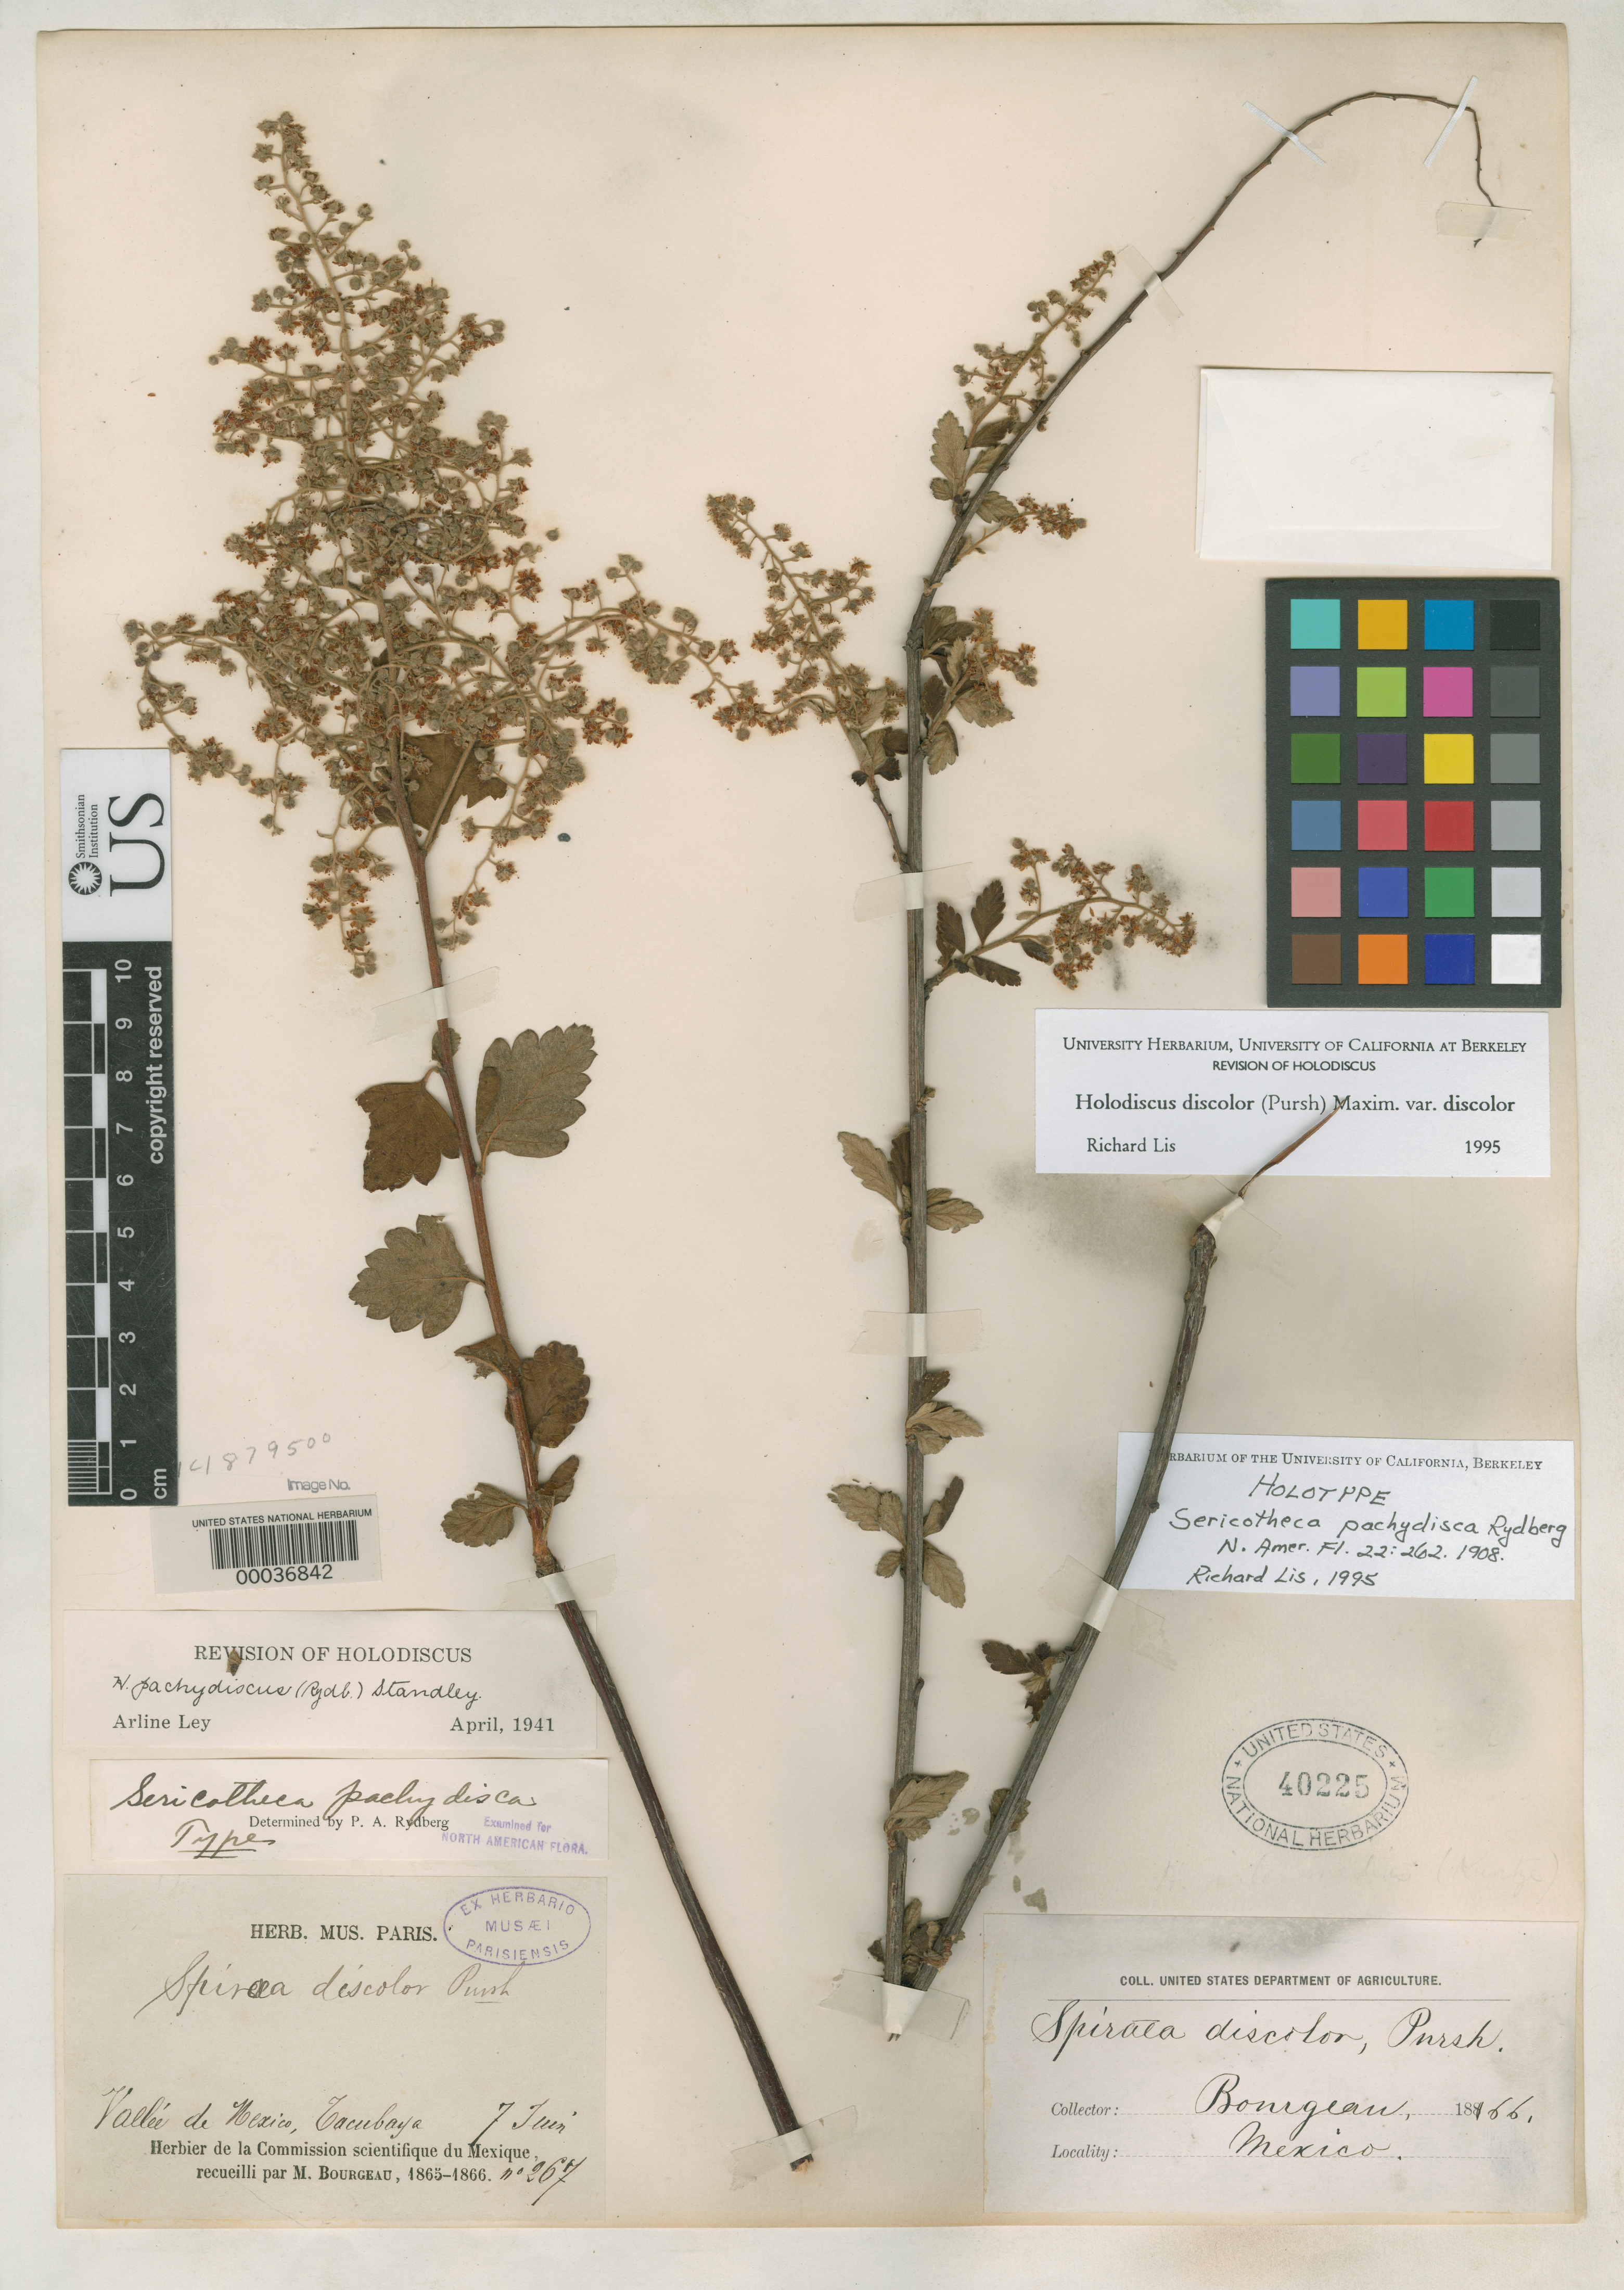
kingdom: Plantae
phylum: Tracheophyta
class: Magnoliopsida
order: Rosales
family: Rosaceae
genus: Sericotheca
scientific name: Sericotheca pachydisca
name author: Rydb.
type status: Holotype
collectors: E. Bourgeau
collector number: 267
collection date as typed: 07 Jun 1866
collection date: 1866-06-07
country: Mexico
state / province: México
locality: Vallee de Mexico, Tacubaya.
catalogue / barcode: US 40225